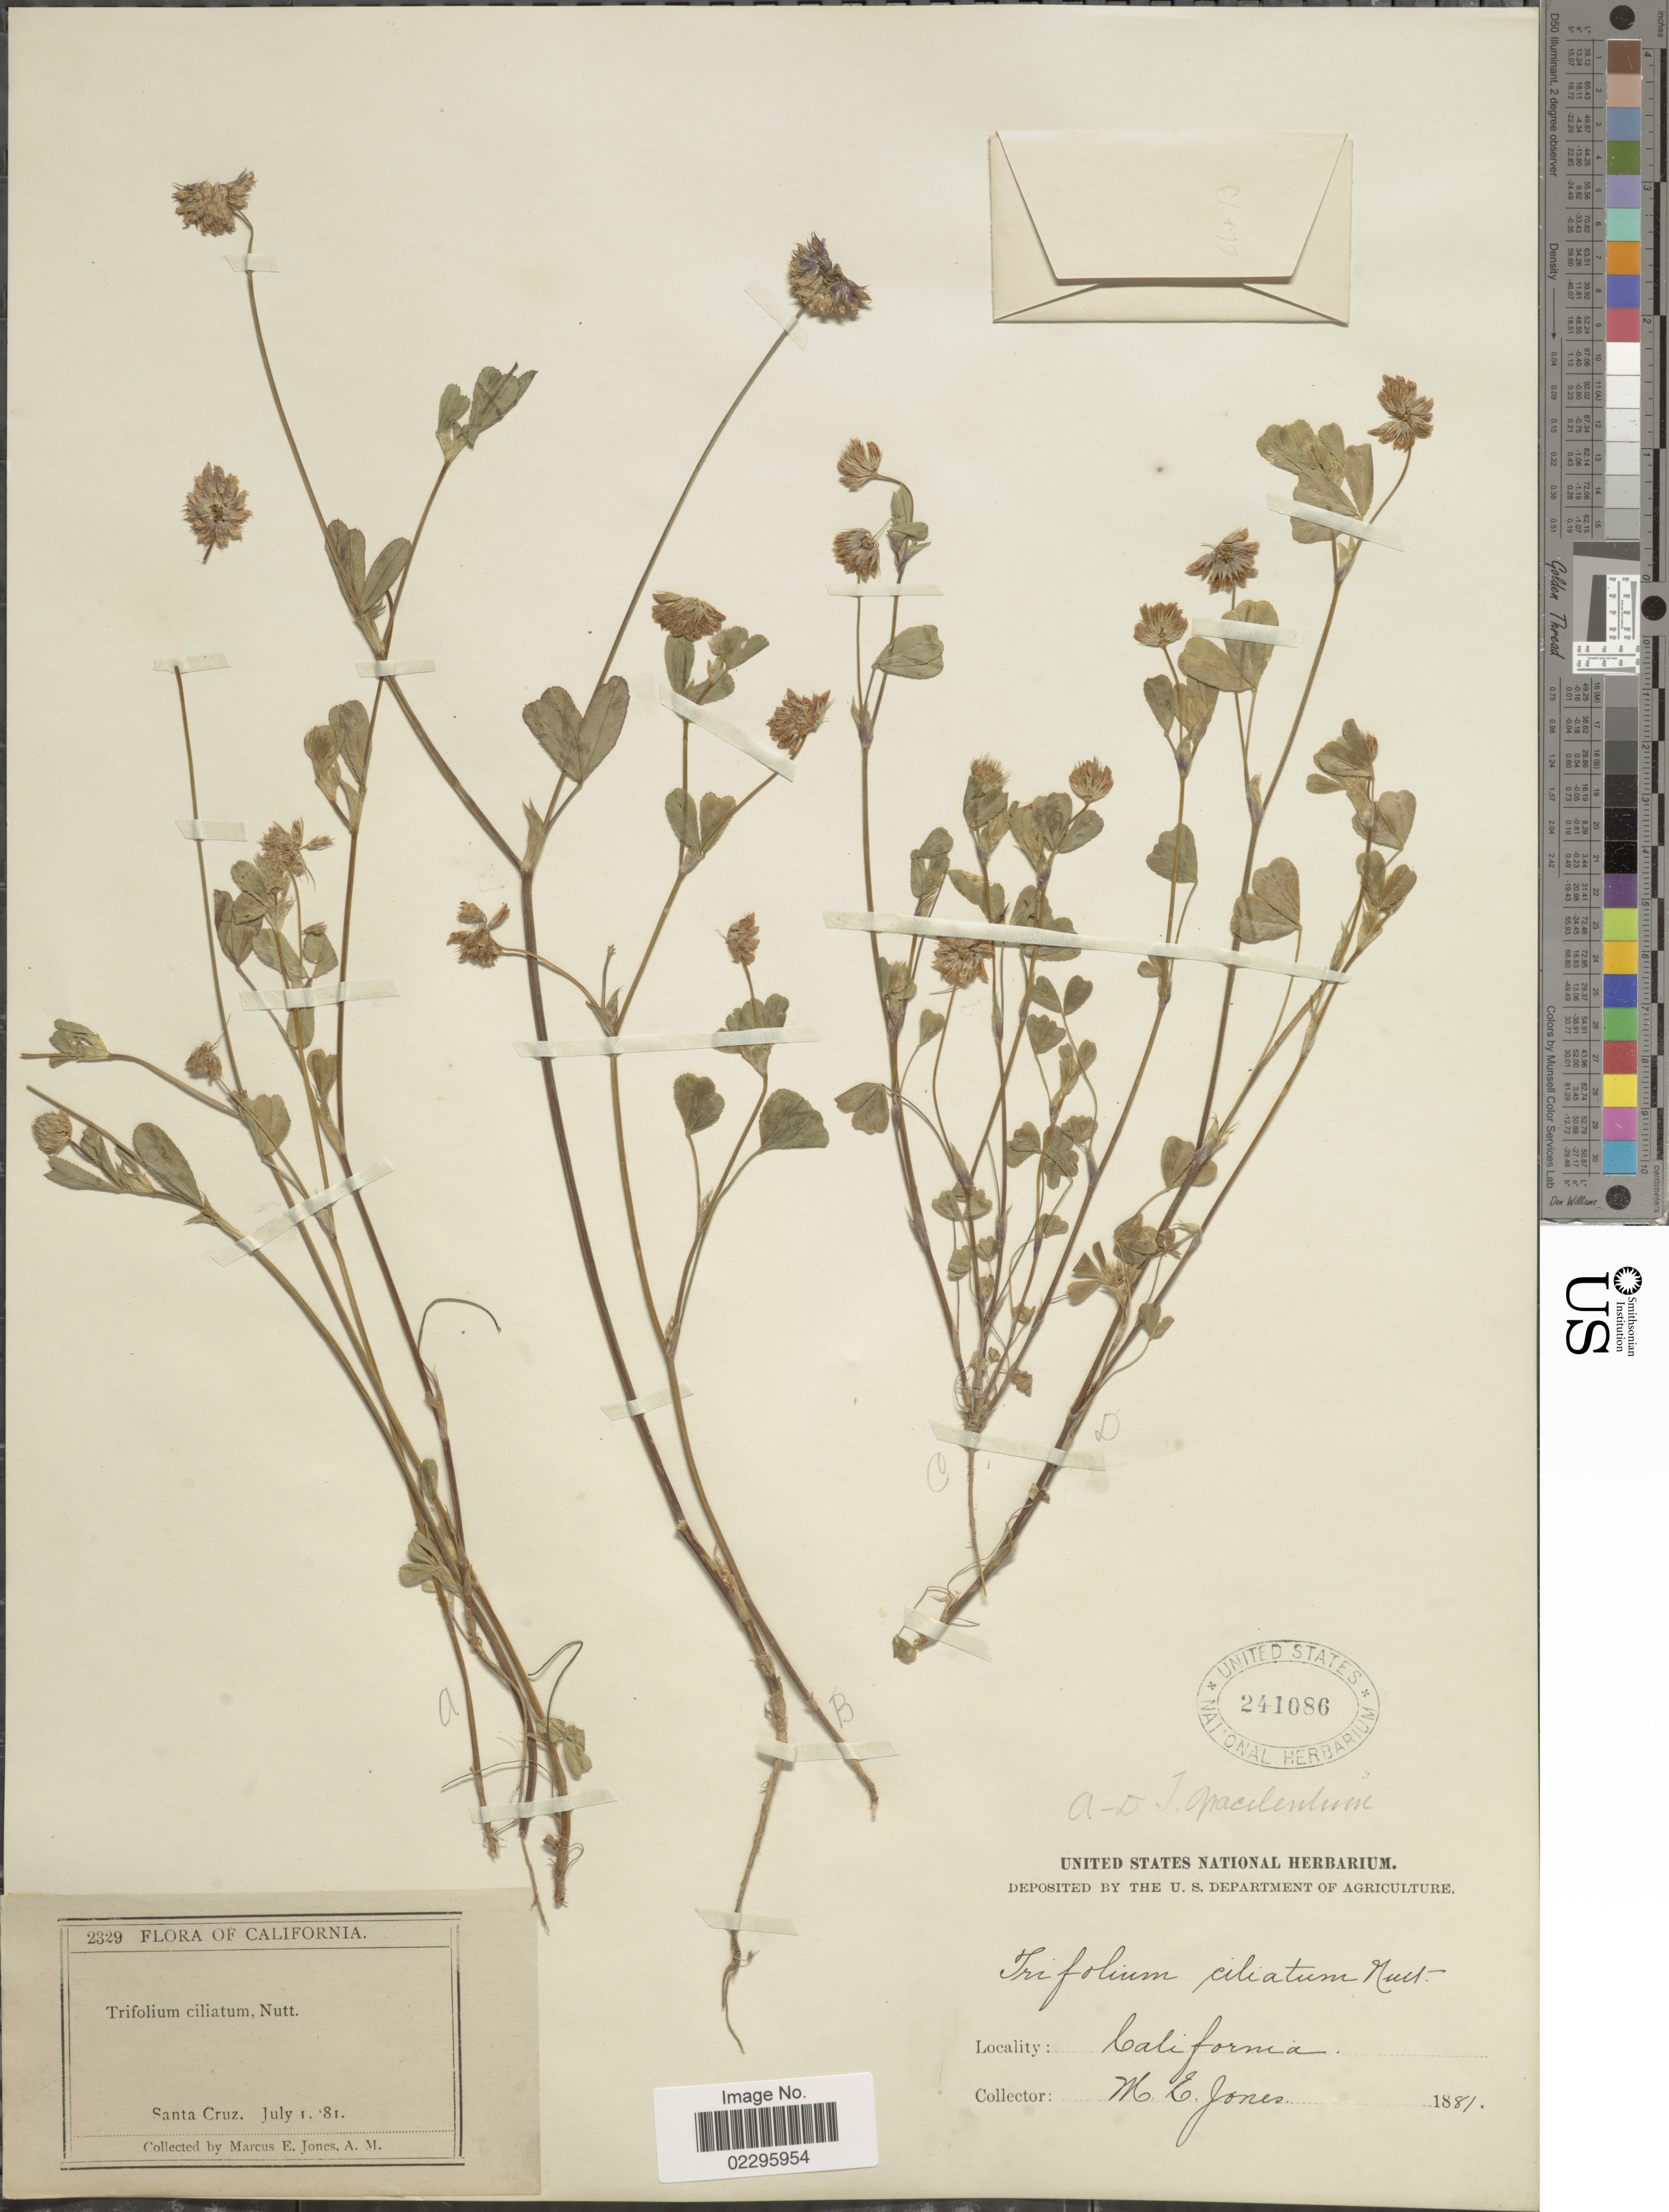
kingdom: Plantae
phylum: Tracheophyta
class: Magnoliopsida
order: Fabales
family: Fabaceae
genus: Trifolium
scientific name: Trifolium ciliolatum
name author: Benth.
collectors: M. E. Jones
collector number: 2329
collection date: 1881-07-01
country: United States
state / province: California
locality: Santa Cruz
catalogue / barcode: US 241086